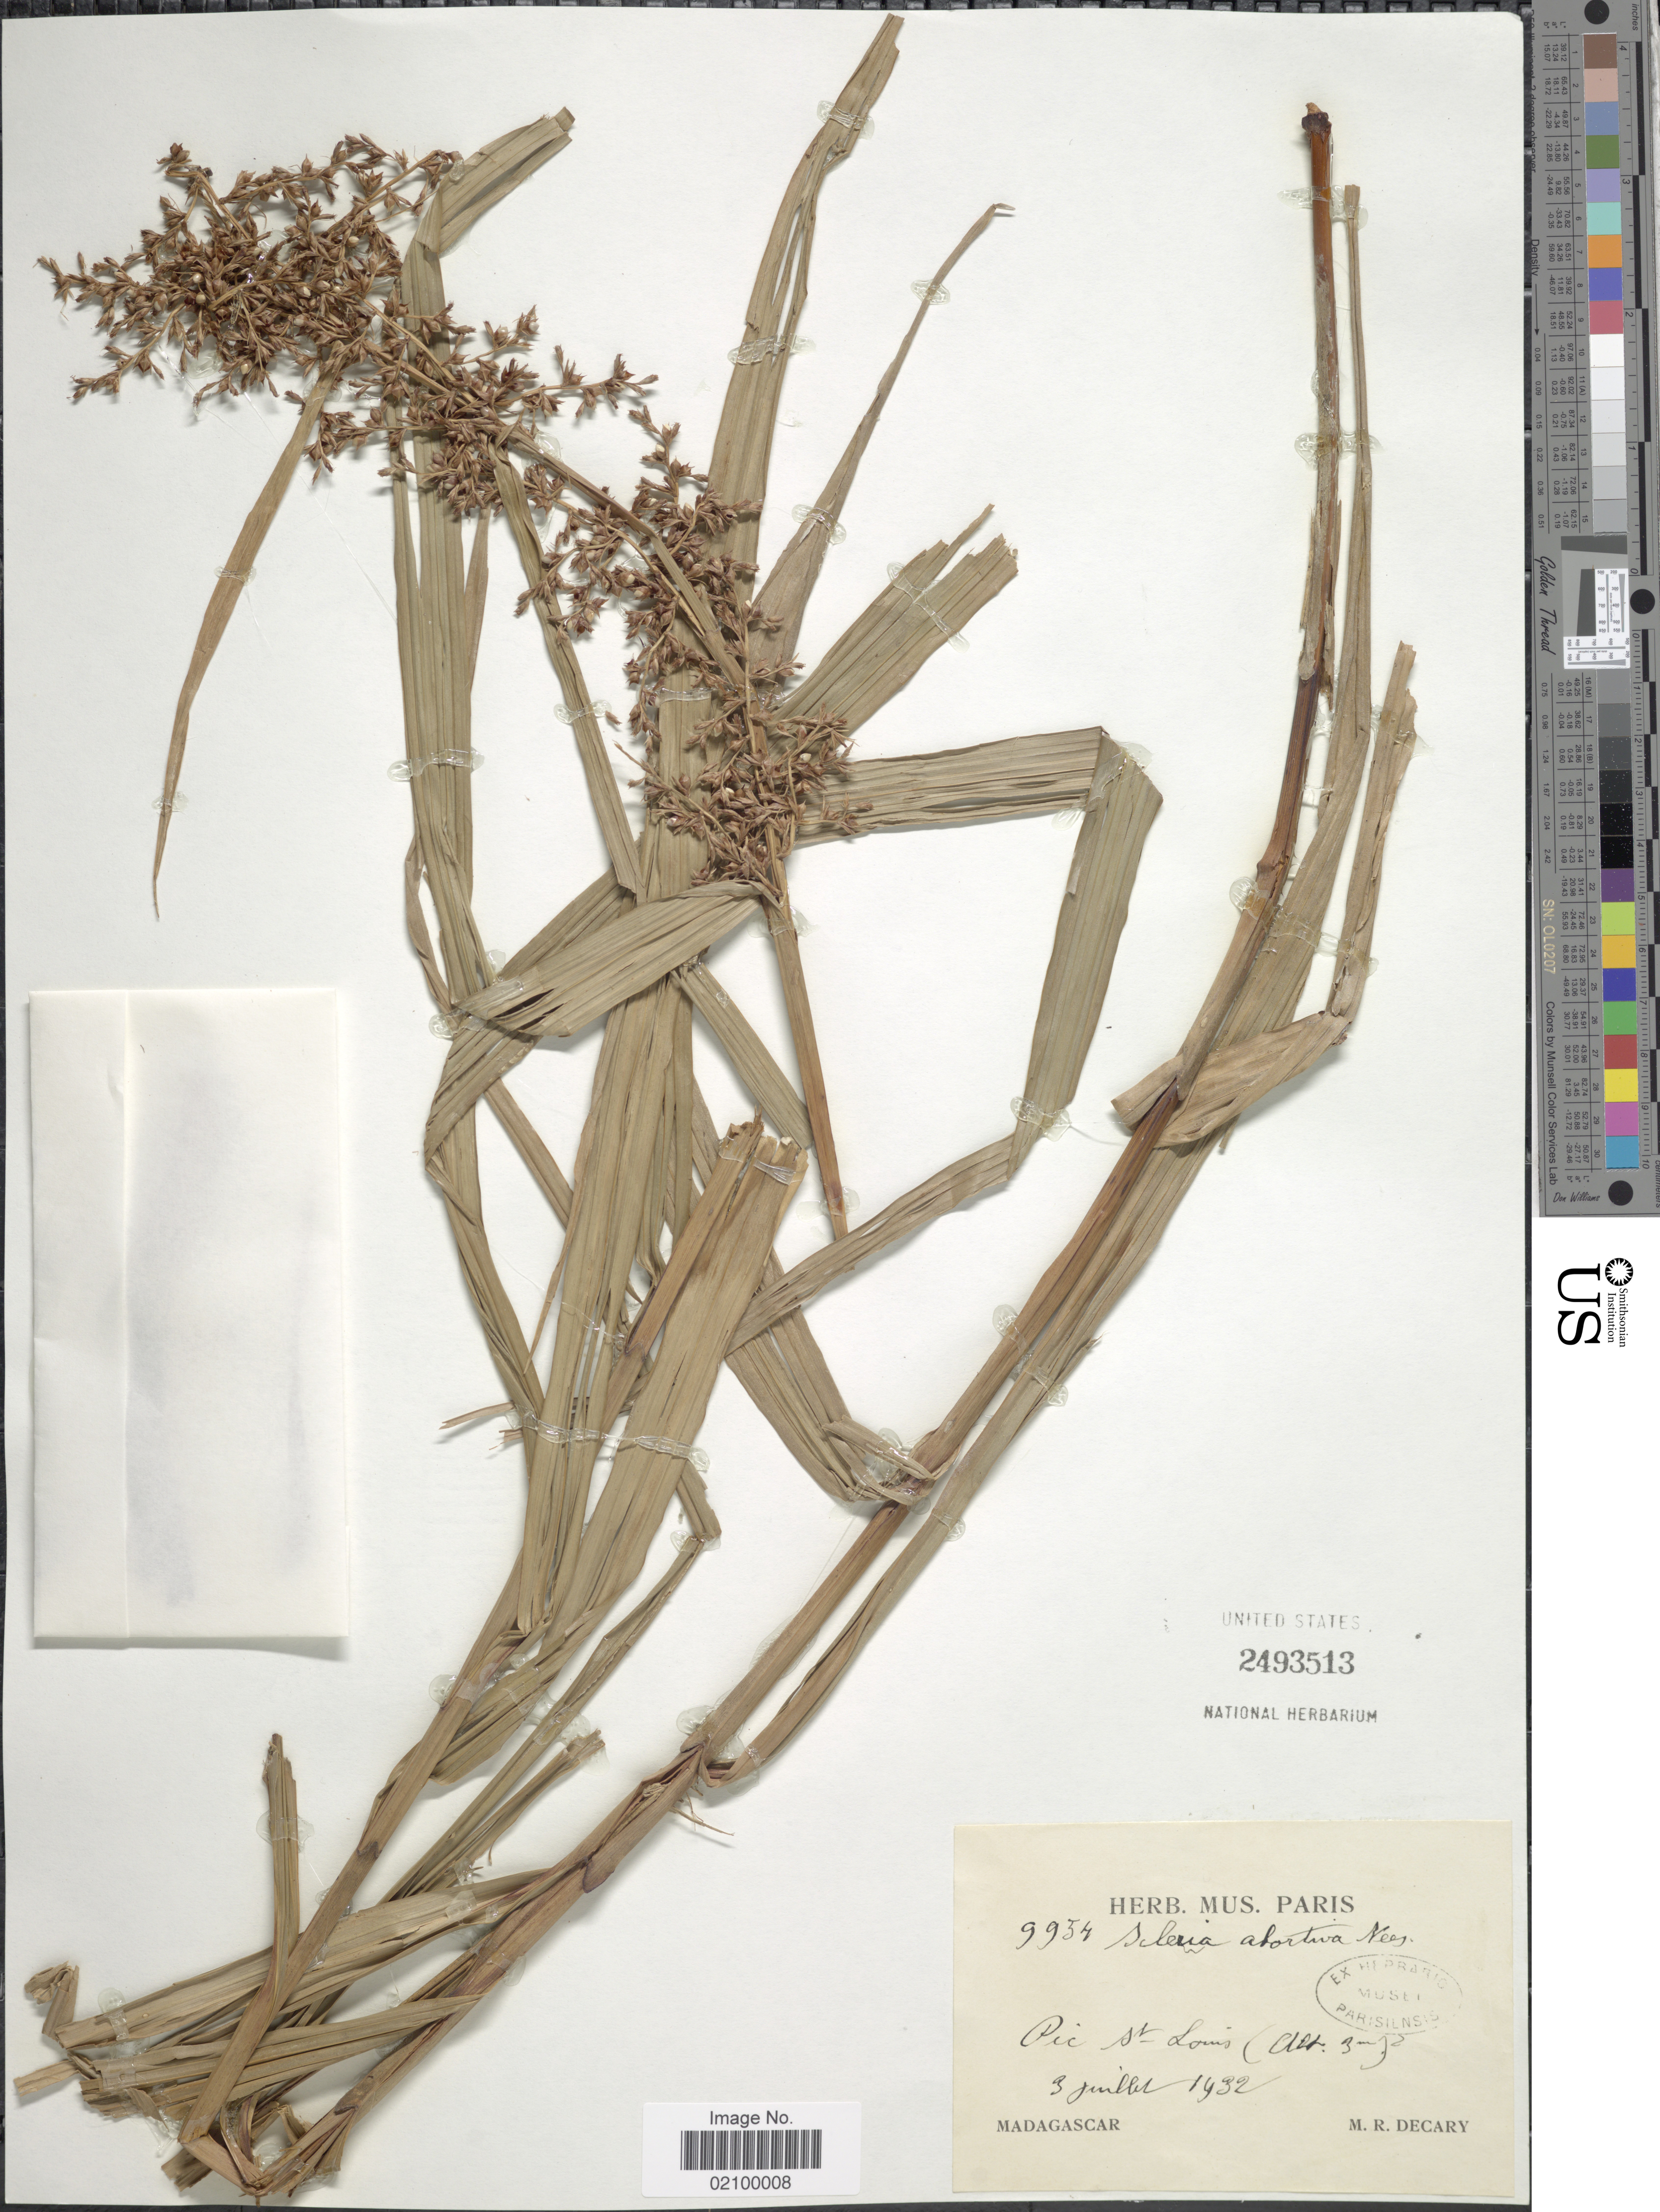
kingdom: Plantae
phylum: Tracheophyta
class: Liliopsida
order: Poales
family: Cyperaceae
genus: Scleria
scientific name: Scleria trialata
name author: Poir.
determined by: Strong, Mark T., (BOT), Smithsonian Institution - National Museum of Natural History (UNITED STATES)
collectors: R. Decary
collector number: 9954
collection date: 1932-07-03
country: Madagascar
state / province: Anosy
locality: Pic St. Louis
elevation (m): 3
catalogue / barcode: US 2493513